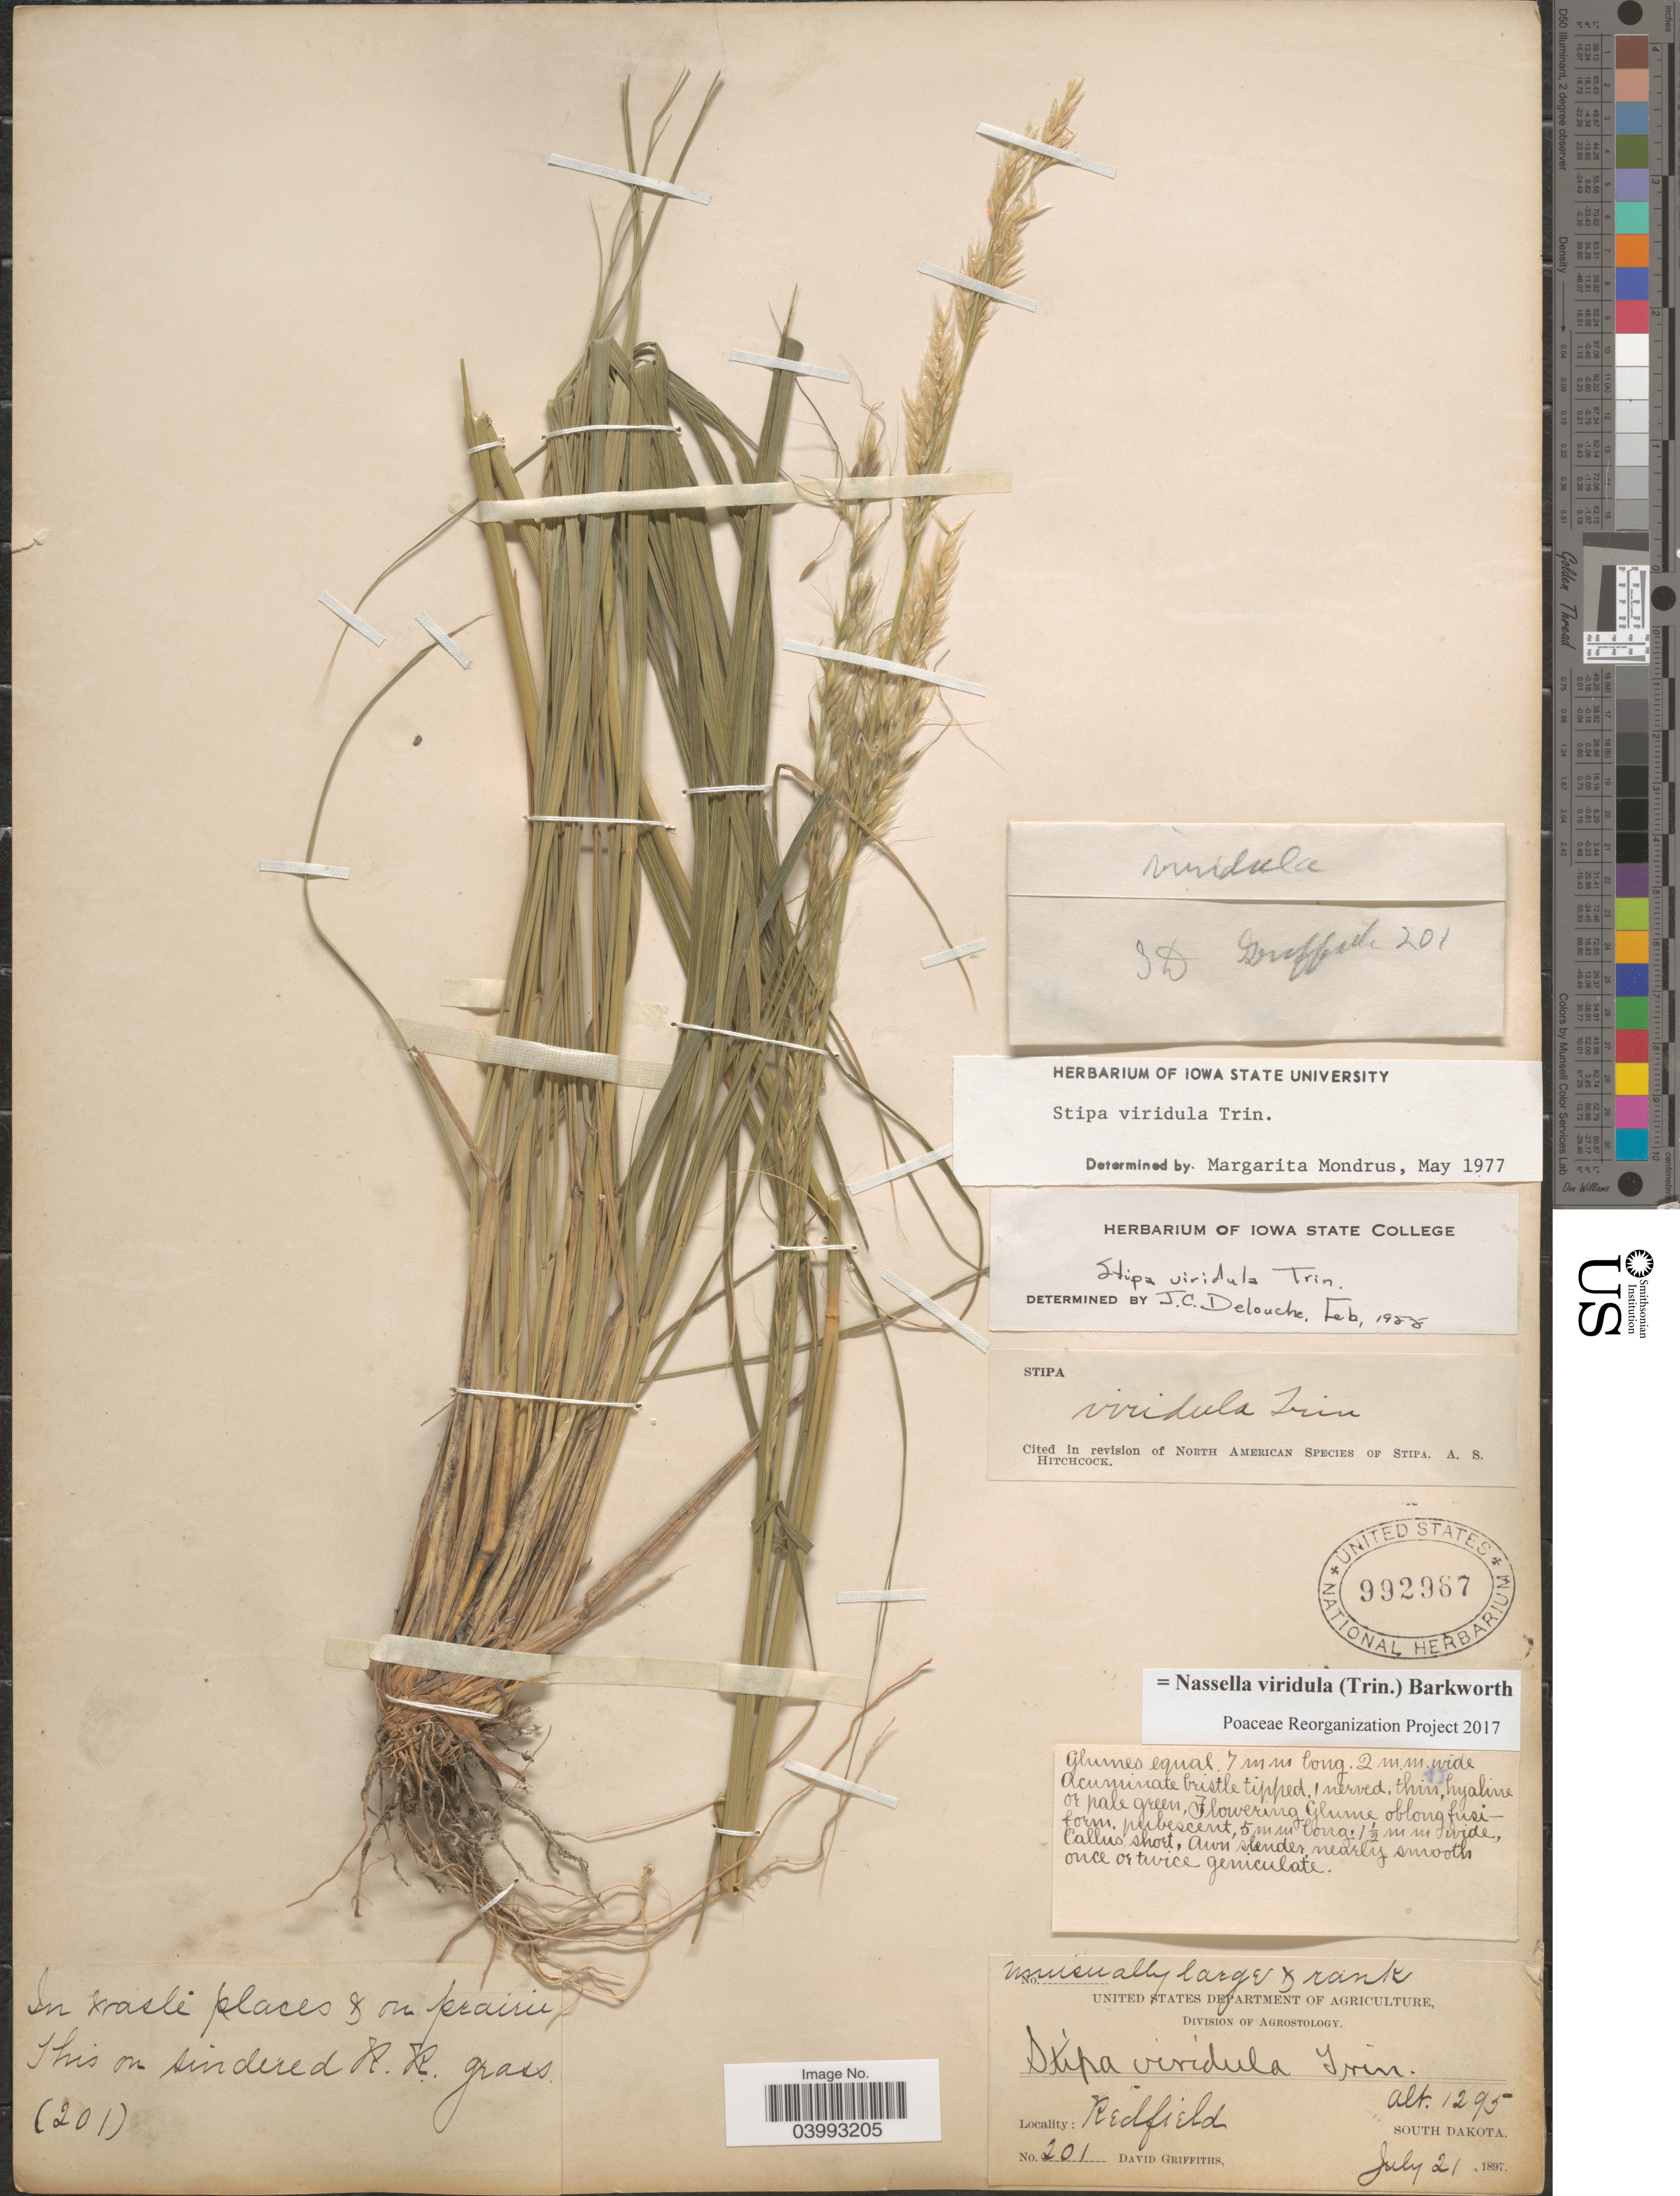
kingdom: Plantae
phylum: Tracheophyta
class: Liliopsida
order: Poales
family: Poaceae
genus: Nassella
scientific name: Nassella viridula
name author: (Trin.) Barkworth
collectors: D. Griffiths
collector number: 201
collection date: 1897-07-21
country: United States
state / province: South Dakota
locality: Redfield.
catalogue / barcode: US 992967